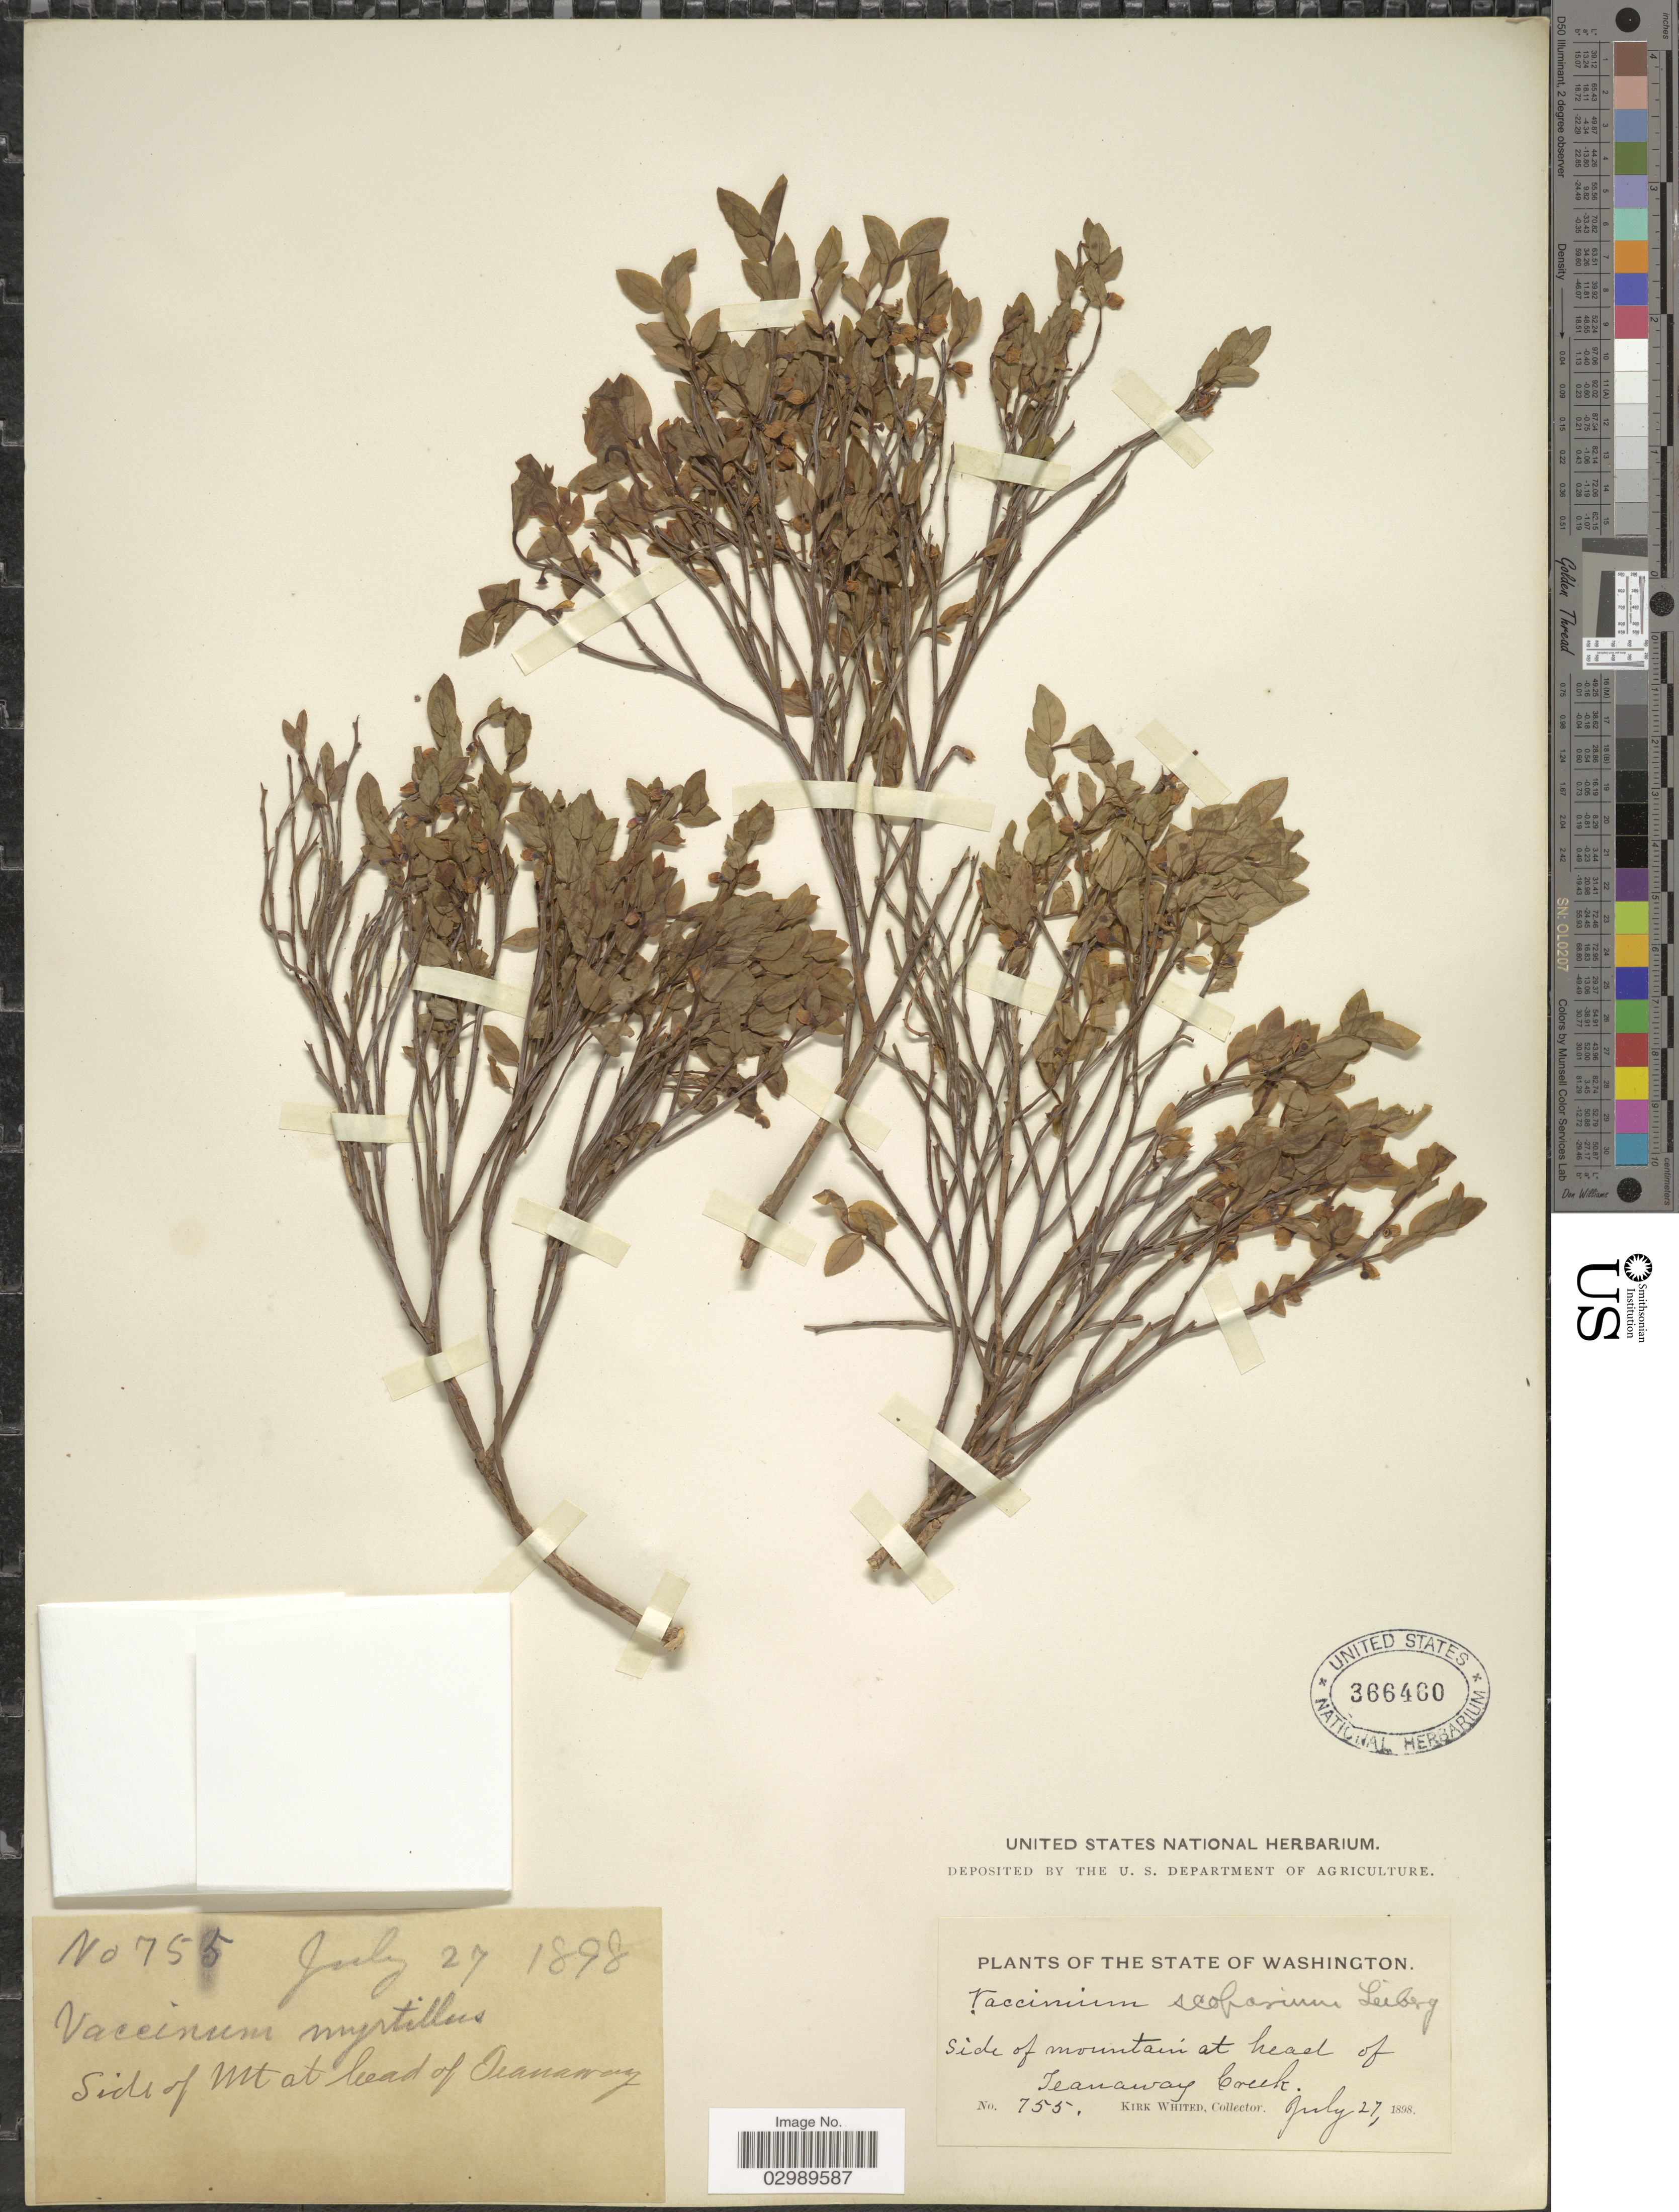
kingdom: Plantae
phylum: Tracheophyta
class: Magnoliopsida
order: Ericales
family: Ericaceae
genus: Vaccinium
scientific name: Vaccinium scoparium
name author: Leiberg ex Coville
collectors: K. Whited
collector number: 755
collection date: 1898-07-27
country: United States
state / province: Washington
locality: Side of mountain at head of Teanaway Creek.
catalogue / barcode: US 366460